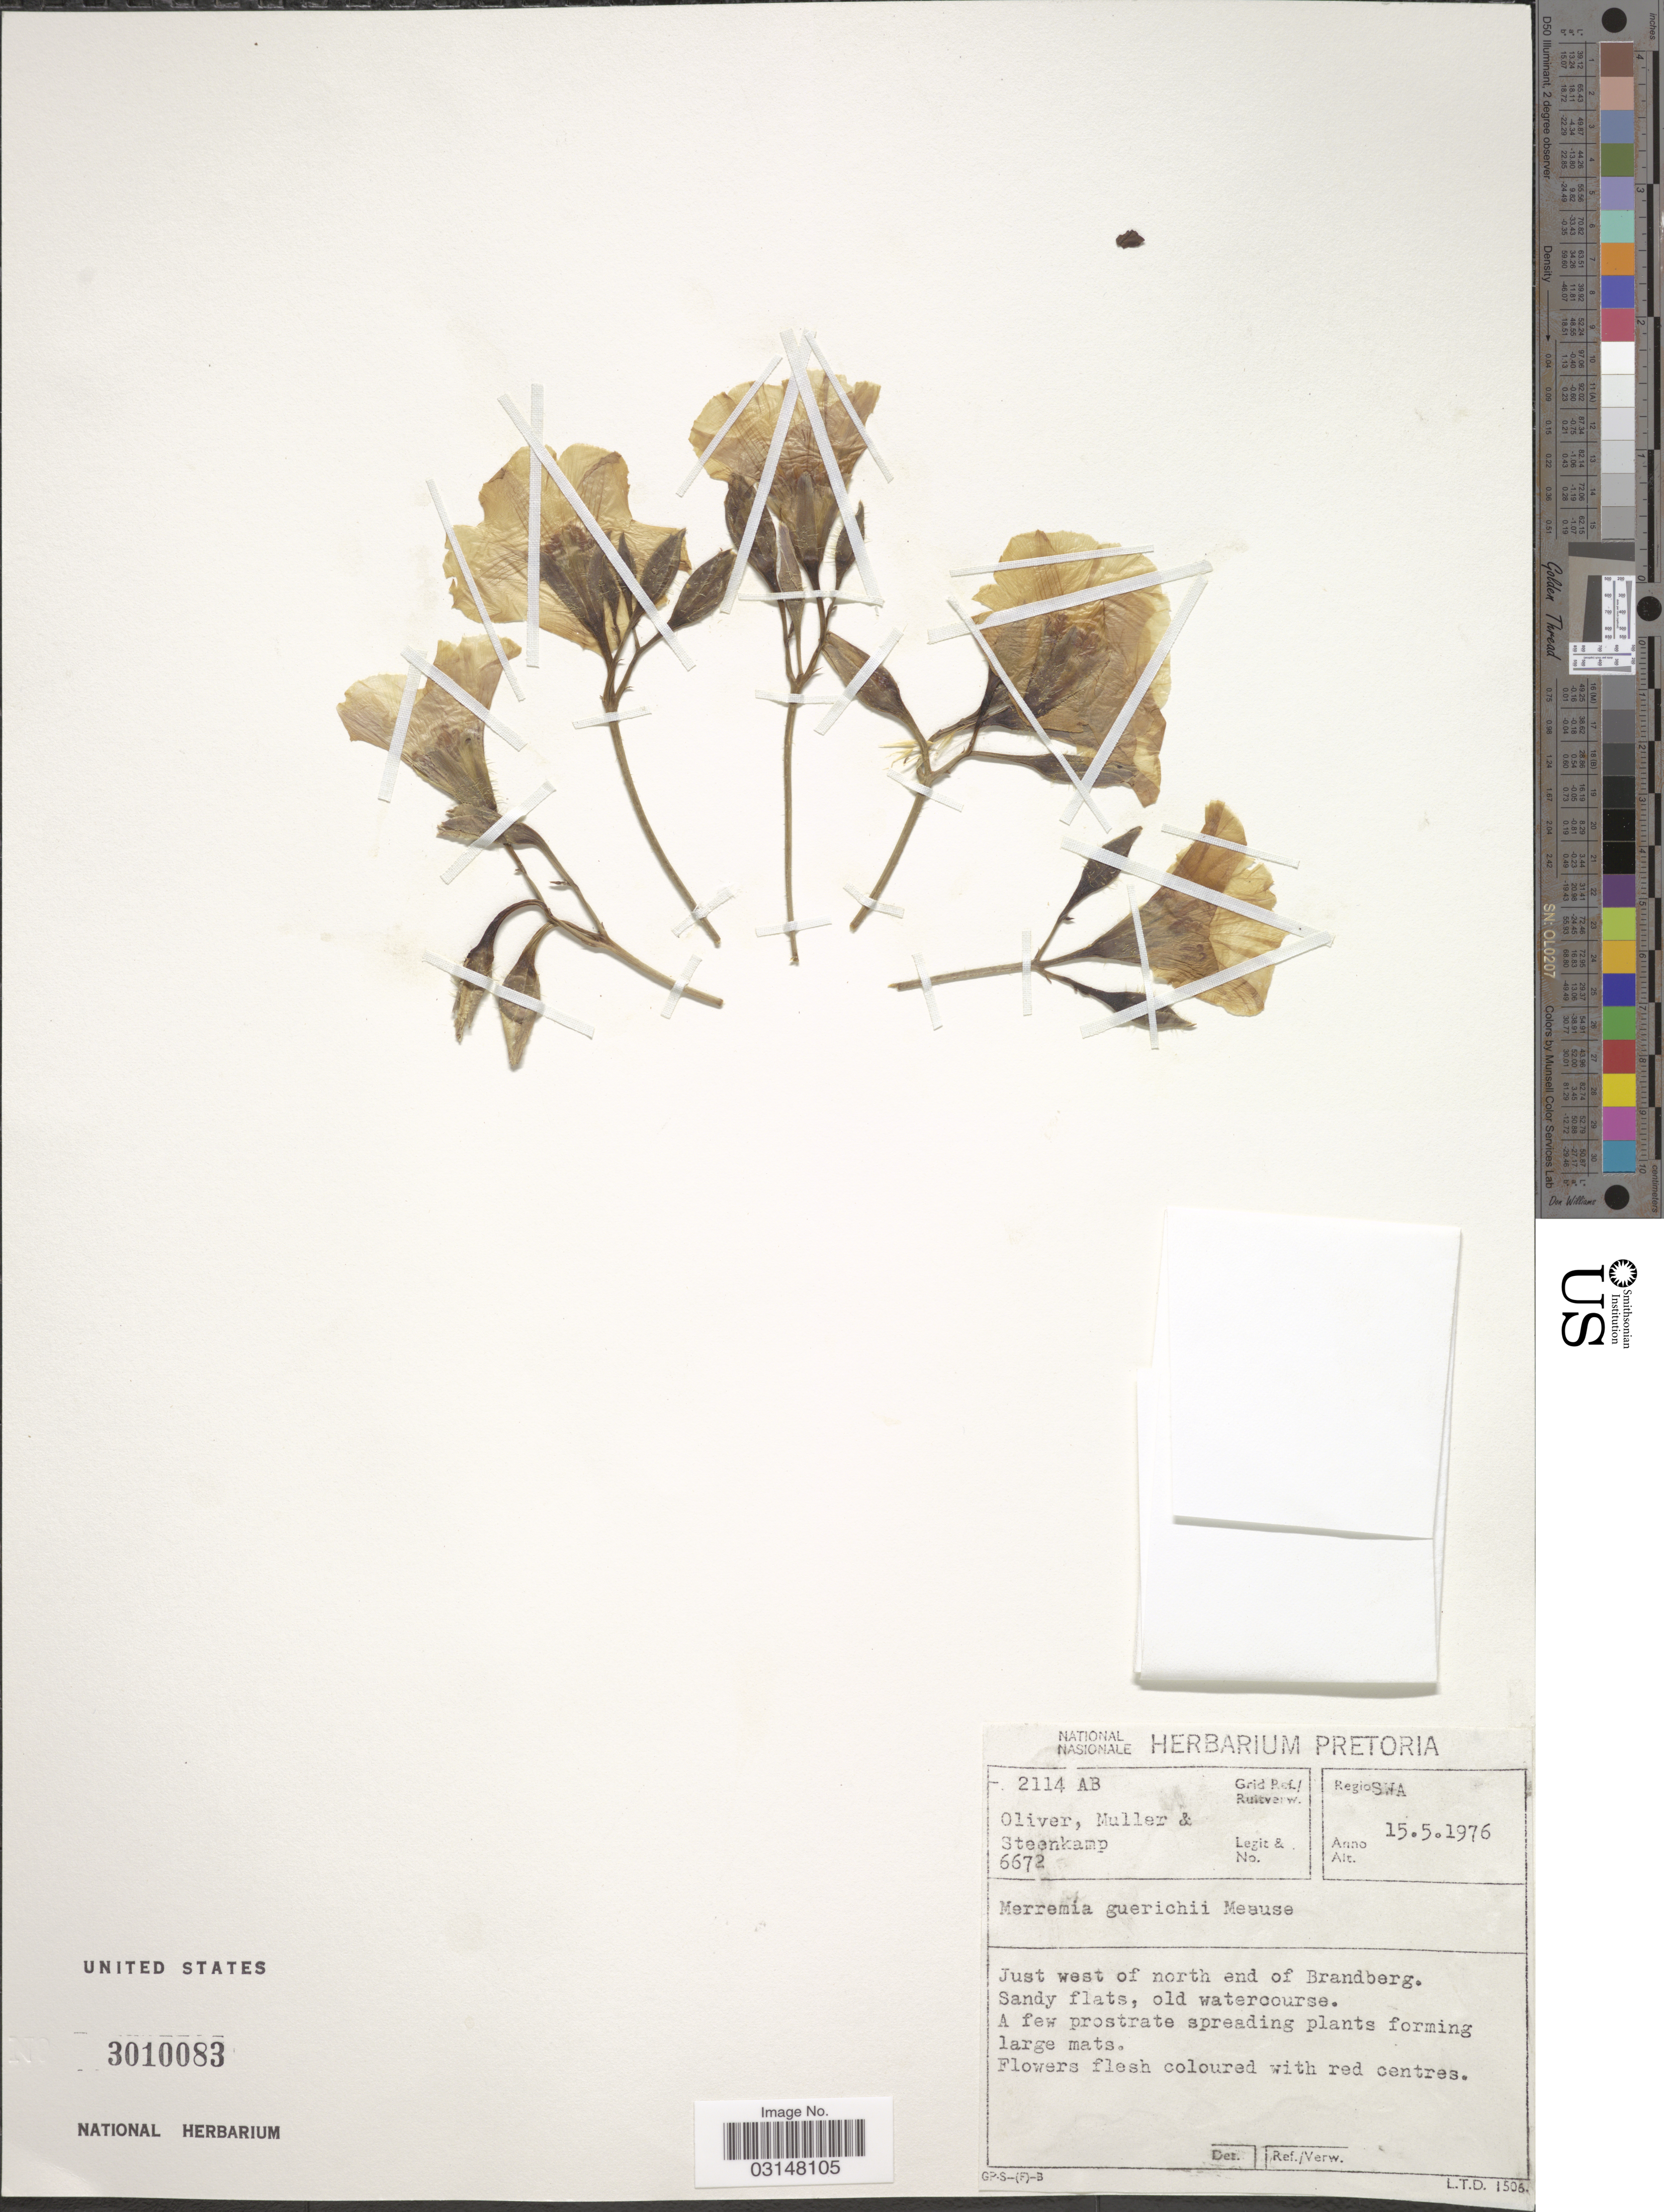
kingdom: Plantae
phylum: Tracheophyta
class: Magnoliopsida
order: Solanales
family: Convolvulaceae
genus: Distimake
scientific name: Distimake guerichii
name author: (A. Meeuse) A. R. Simões & Staples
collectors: Oliver, --, -- Müller & -- Steenkamp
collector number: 6672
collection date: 1976-05-15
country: Namibia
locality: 2114 AB Grid Ref. Regio SWA. Just west of north end of Brandberg.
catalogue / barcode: US 3010083